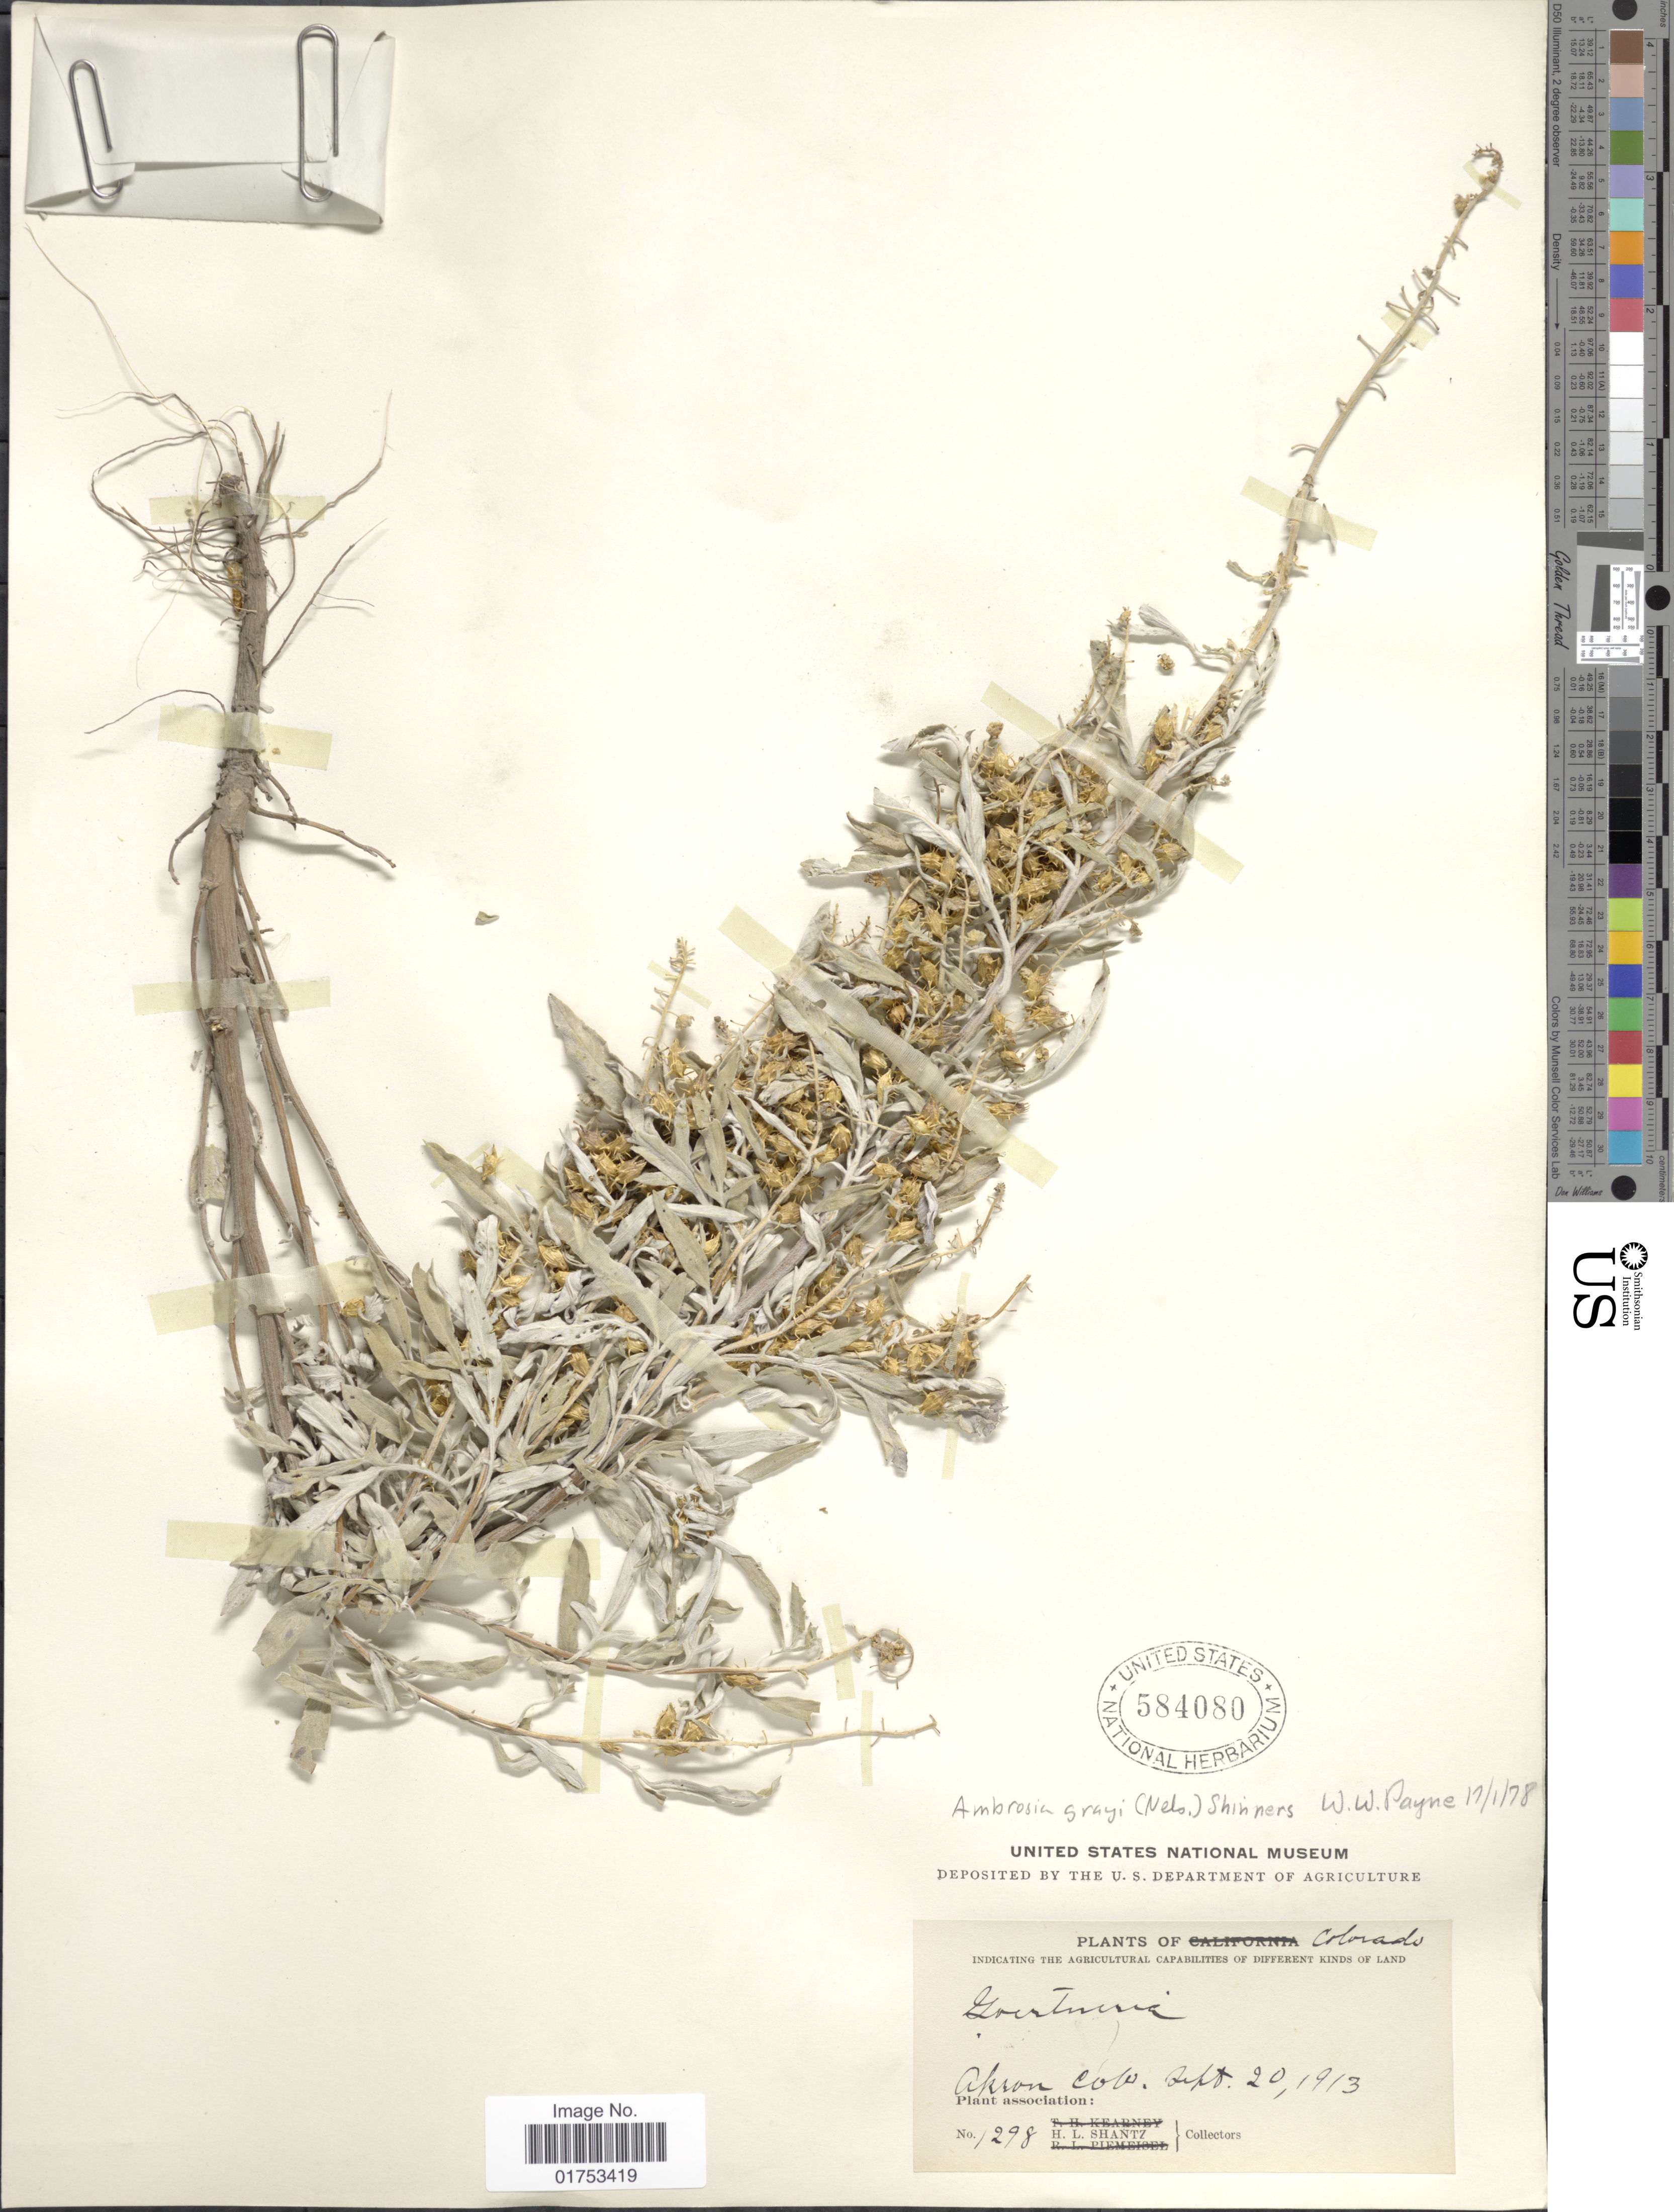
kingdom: Plantae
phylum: Tracheophyta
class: Magnoliopsida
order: Asterales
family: Asteraceae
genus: Ambrosia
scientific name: Ambrosia grayi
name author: (A. Nelson) Shinners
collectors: H. Shantz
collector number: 1298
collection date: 1913-09-20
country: United States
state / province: Colorado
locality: Akron, Colo.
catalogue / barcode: US 584080